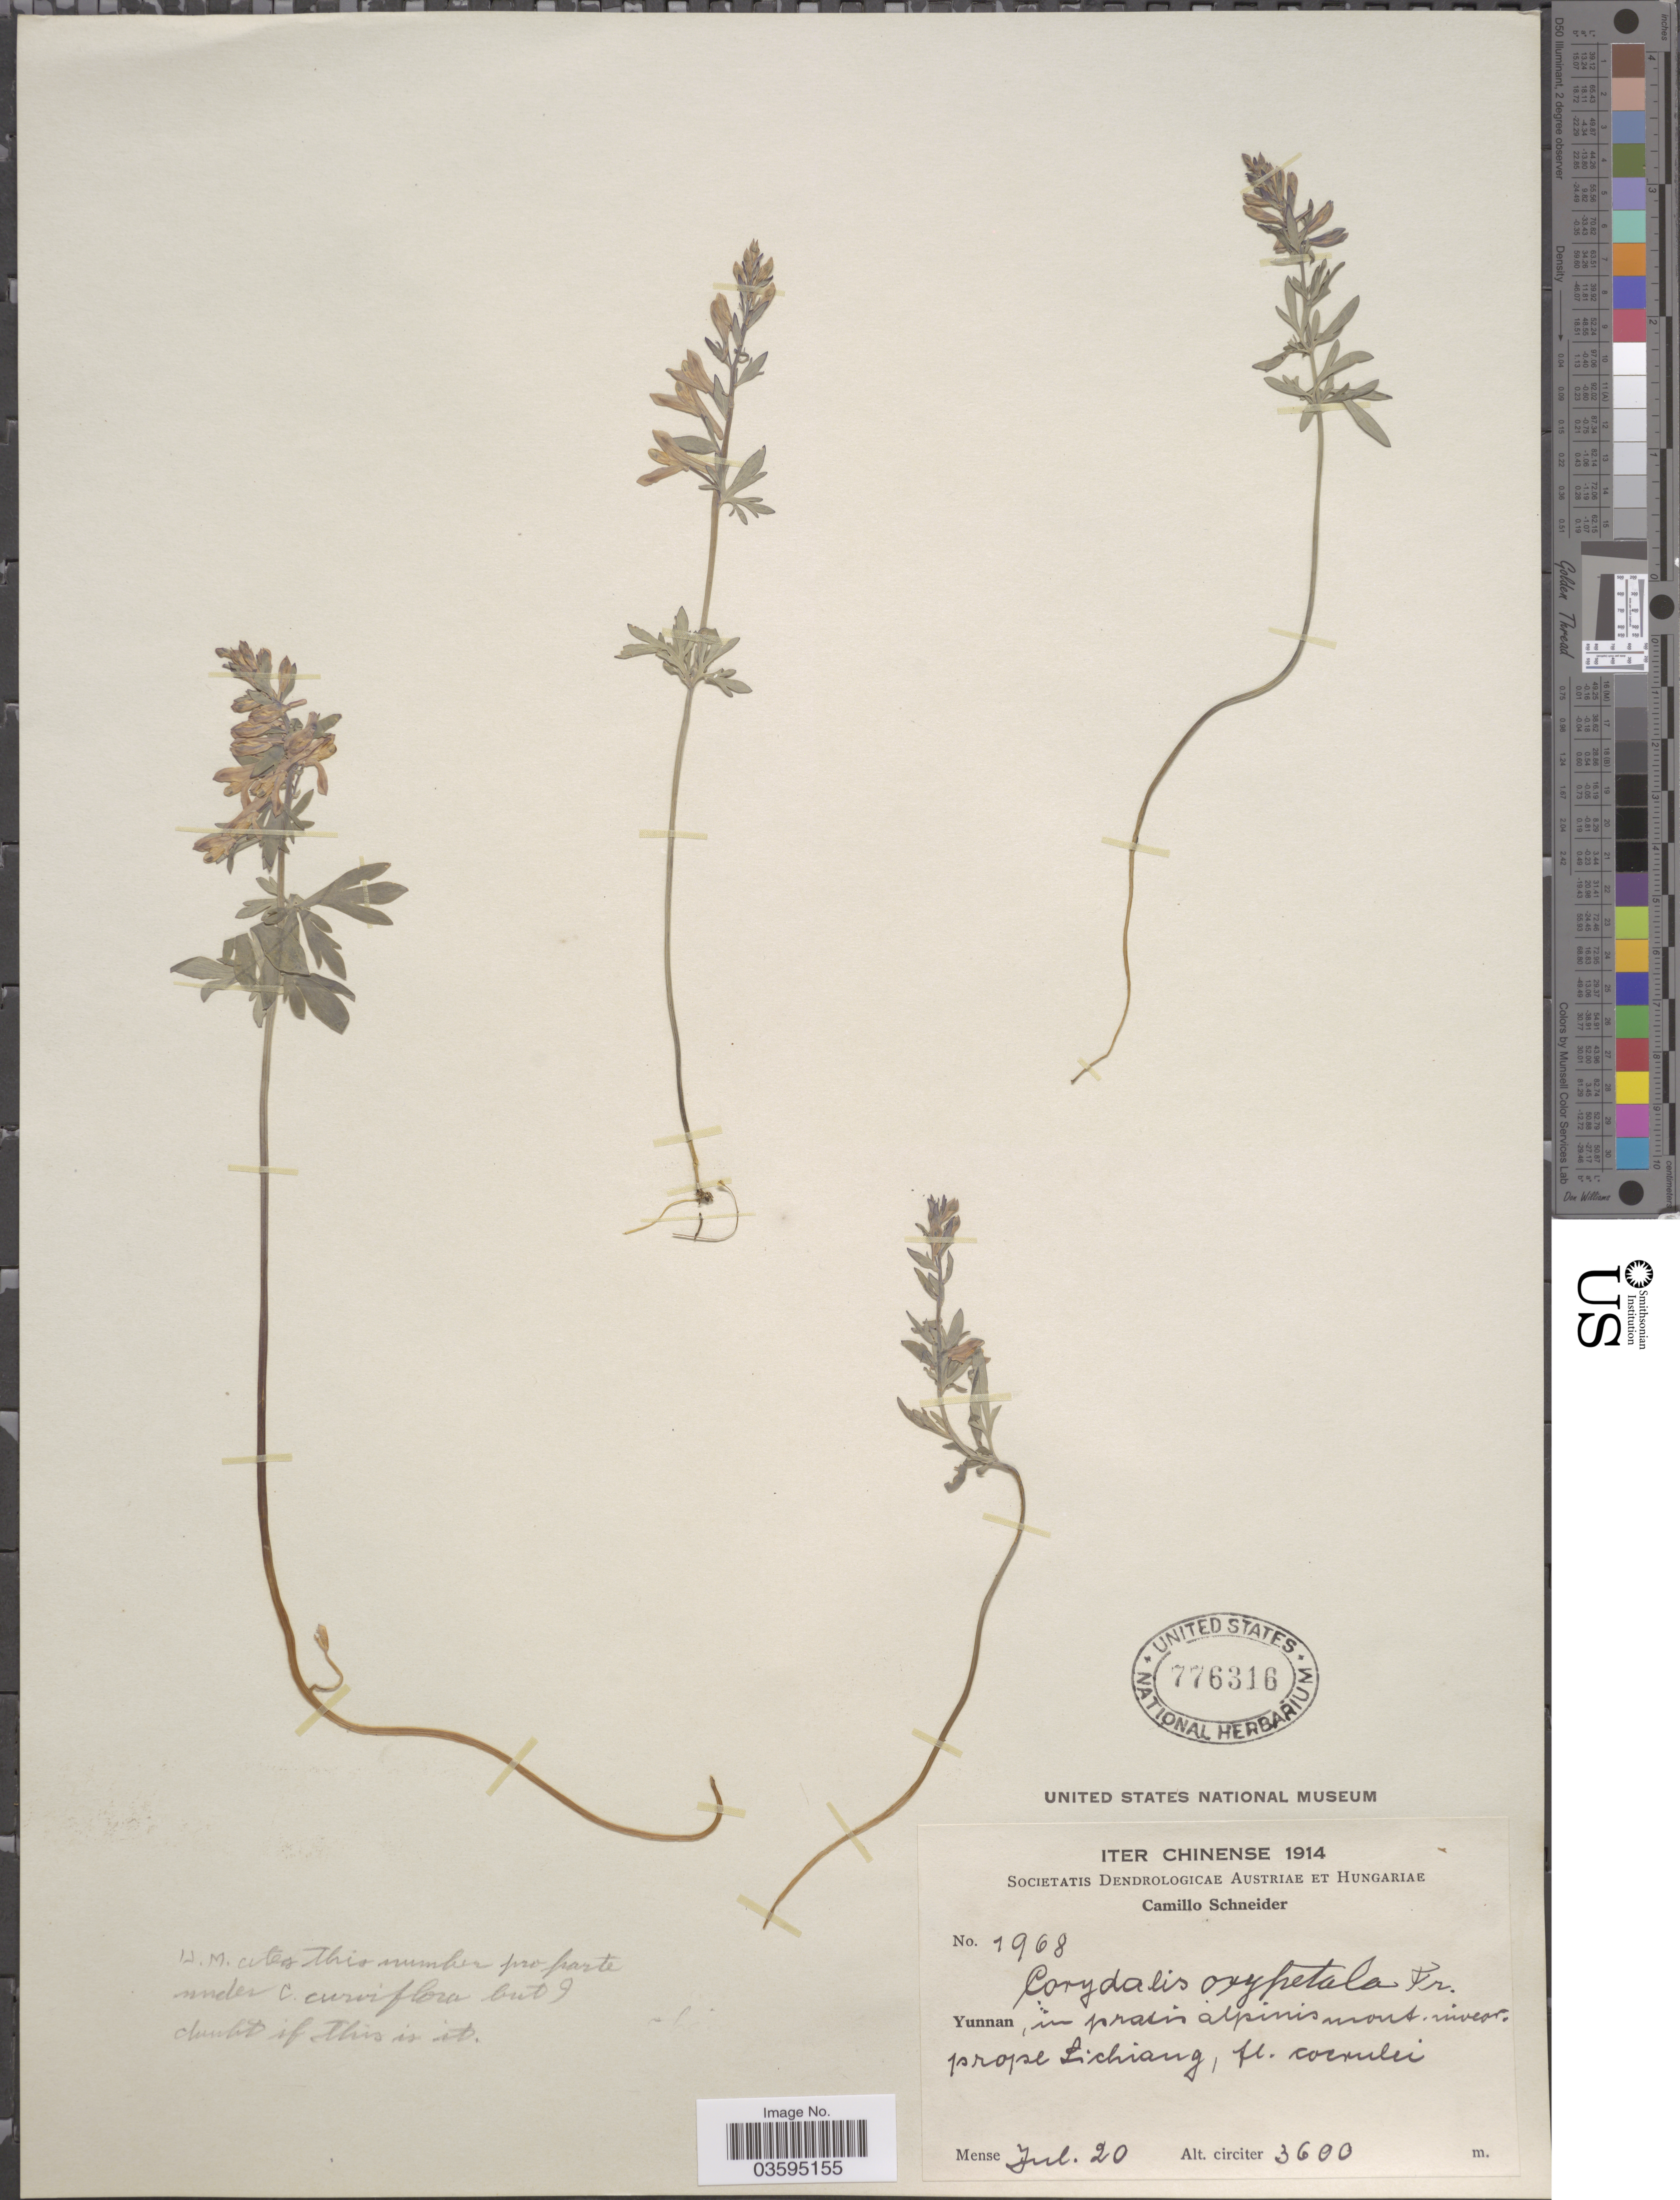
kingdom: Plantae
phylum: Tracheophyta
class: Magnoliopsida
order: Ranunculales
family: Papaveraceae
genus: Corydalis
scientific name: Corydalis oxypetala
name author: Franch.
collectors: C. K. Schneider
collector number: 1968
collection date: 1914-07-20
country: China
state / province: Yunnan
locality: In pratis alpinis mont. niveor. prope Lichiang.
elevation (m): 3600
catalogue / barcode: US 776316